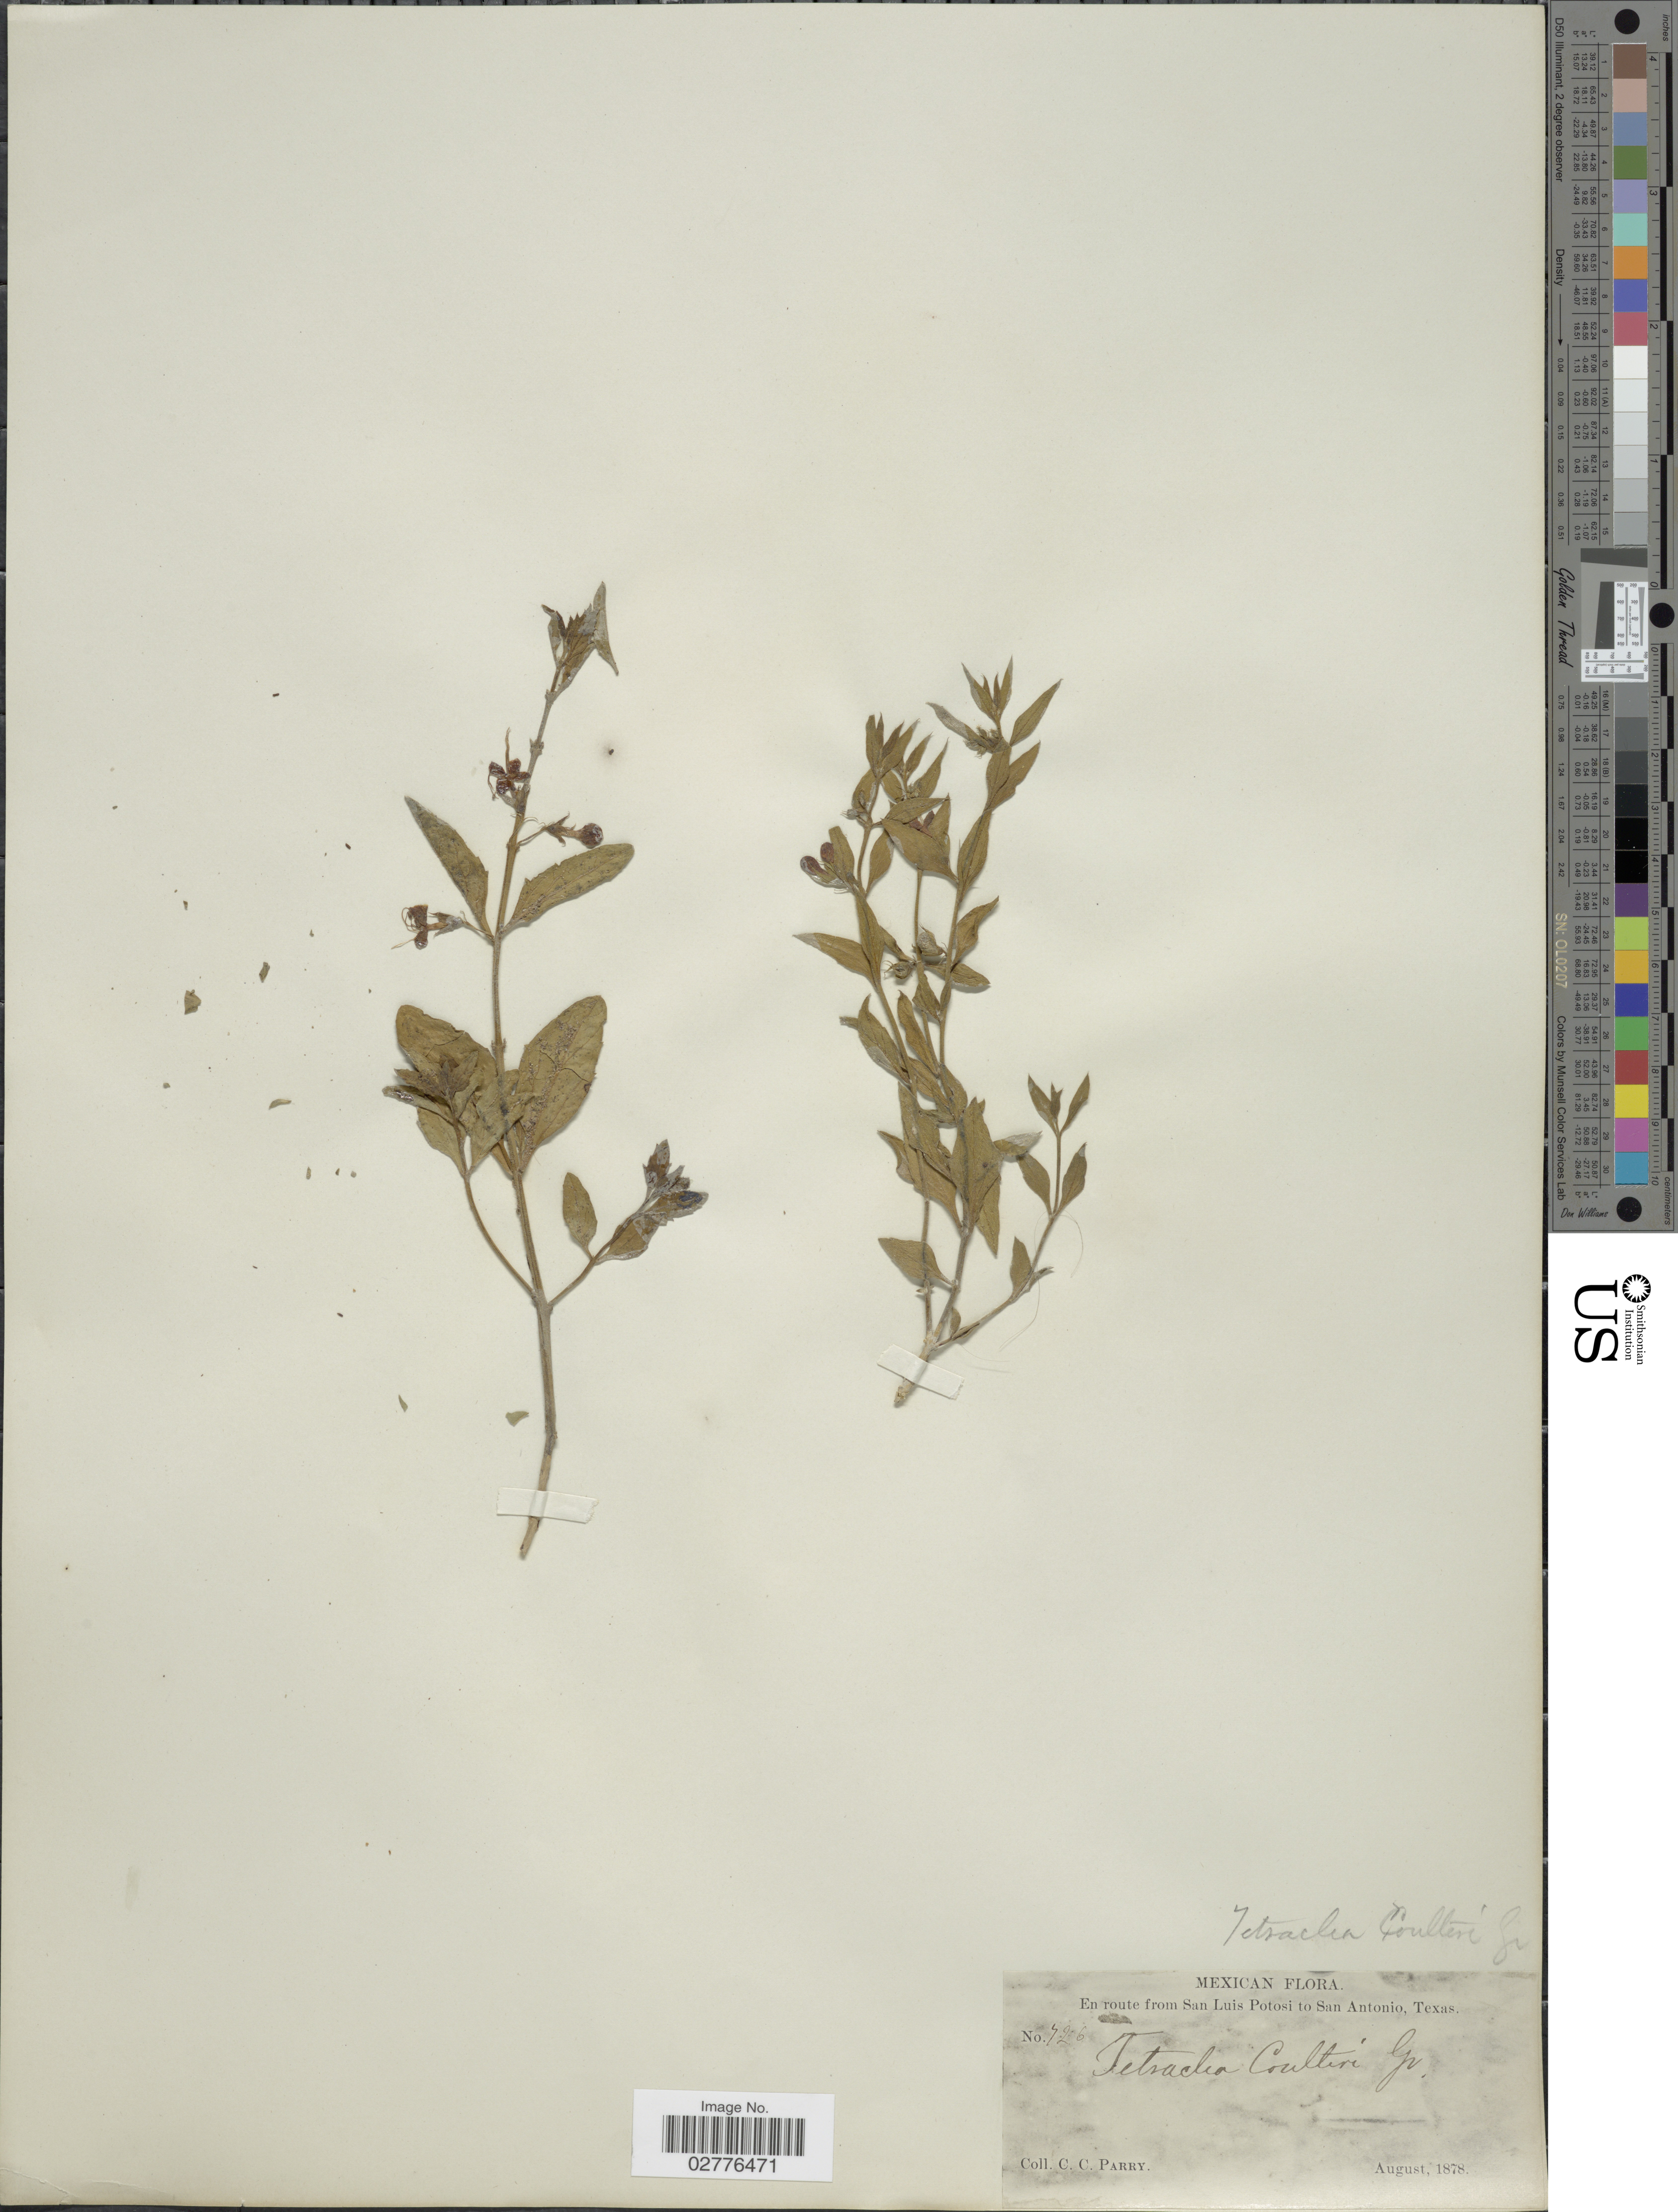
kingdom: Plantae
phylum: Tracheophyta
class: Magnoliopsida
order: Lamiales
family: Lamiaceae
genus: Tetraclea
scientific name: Tetraclea coulteri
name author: A. Gray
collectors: C. C. Parry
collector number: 726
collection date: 1878-08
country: Mexico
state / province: San Luis Potosí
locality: En route from San Luis Potosi to San Antonio, Texas.